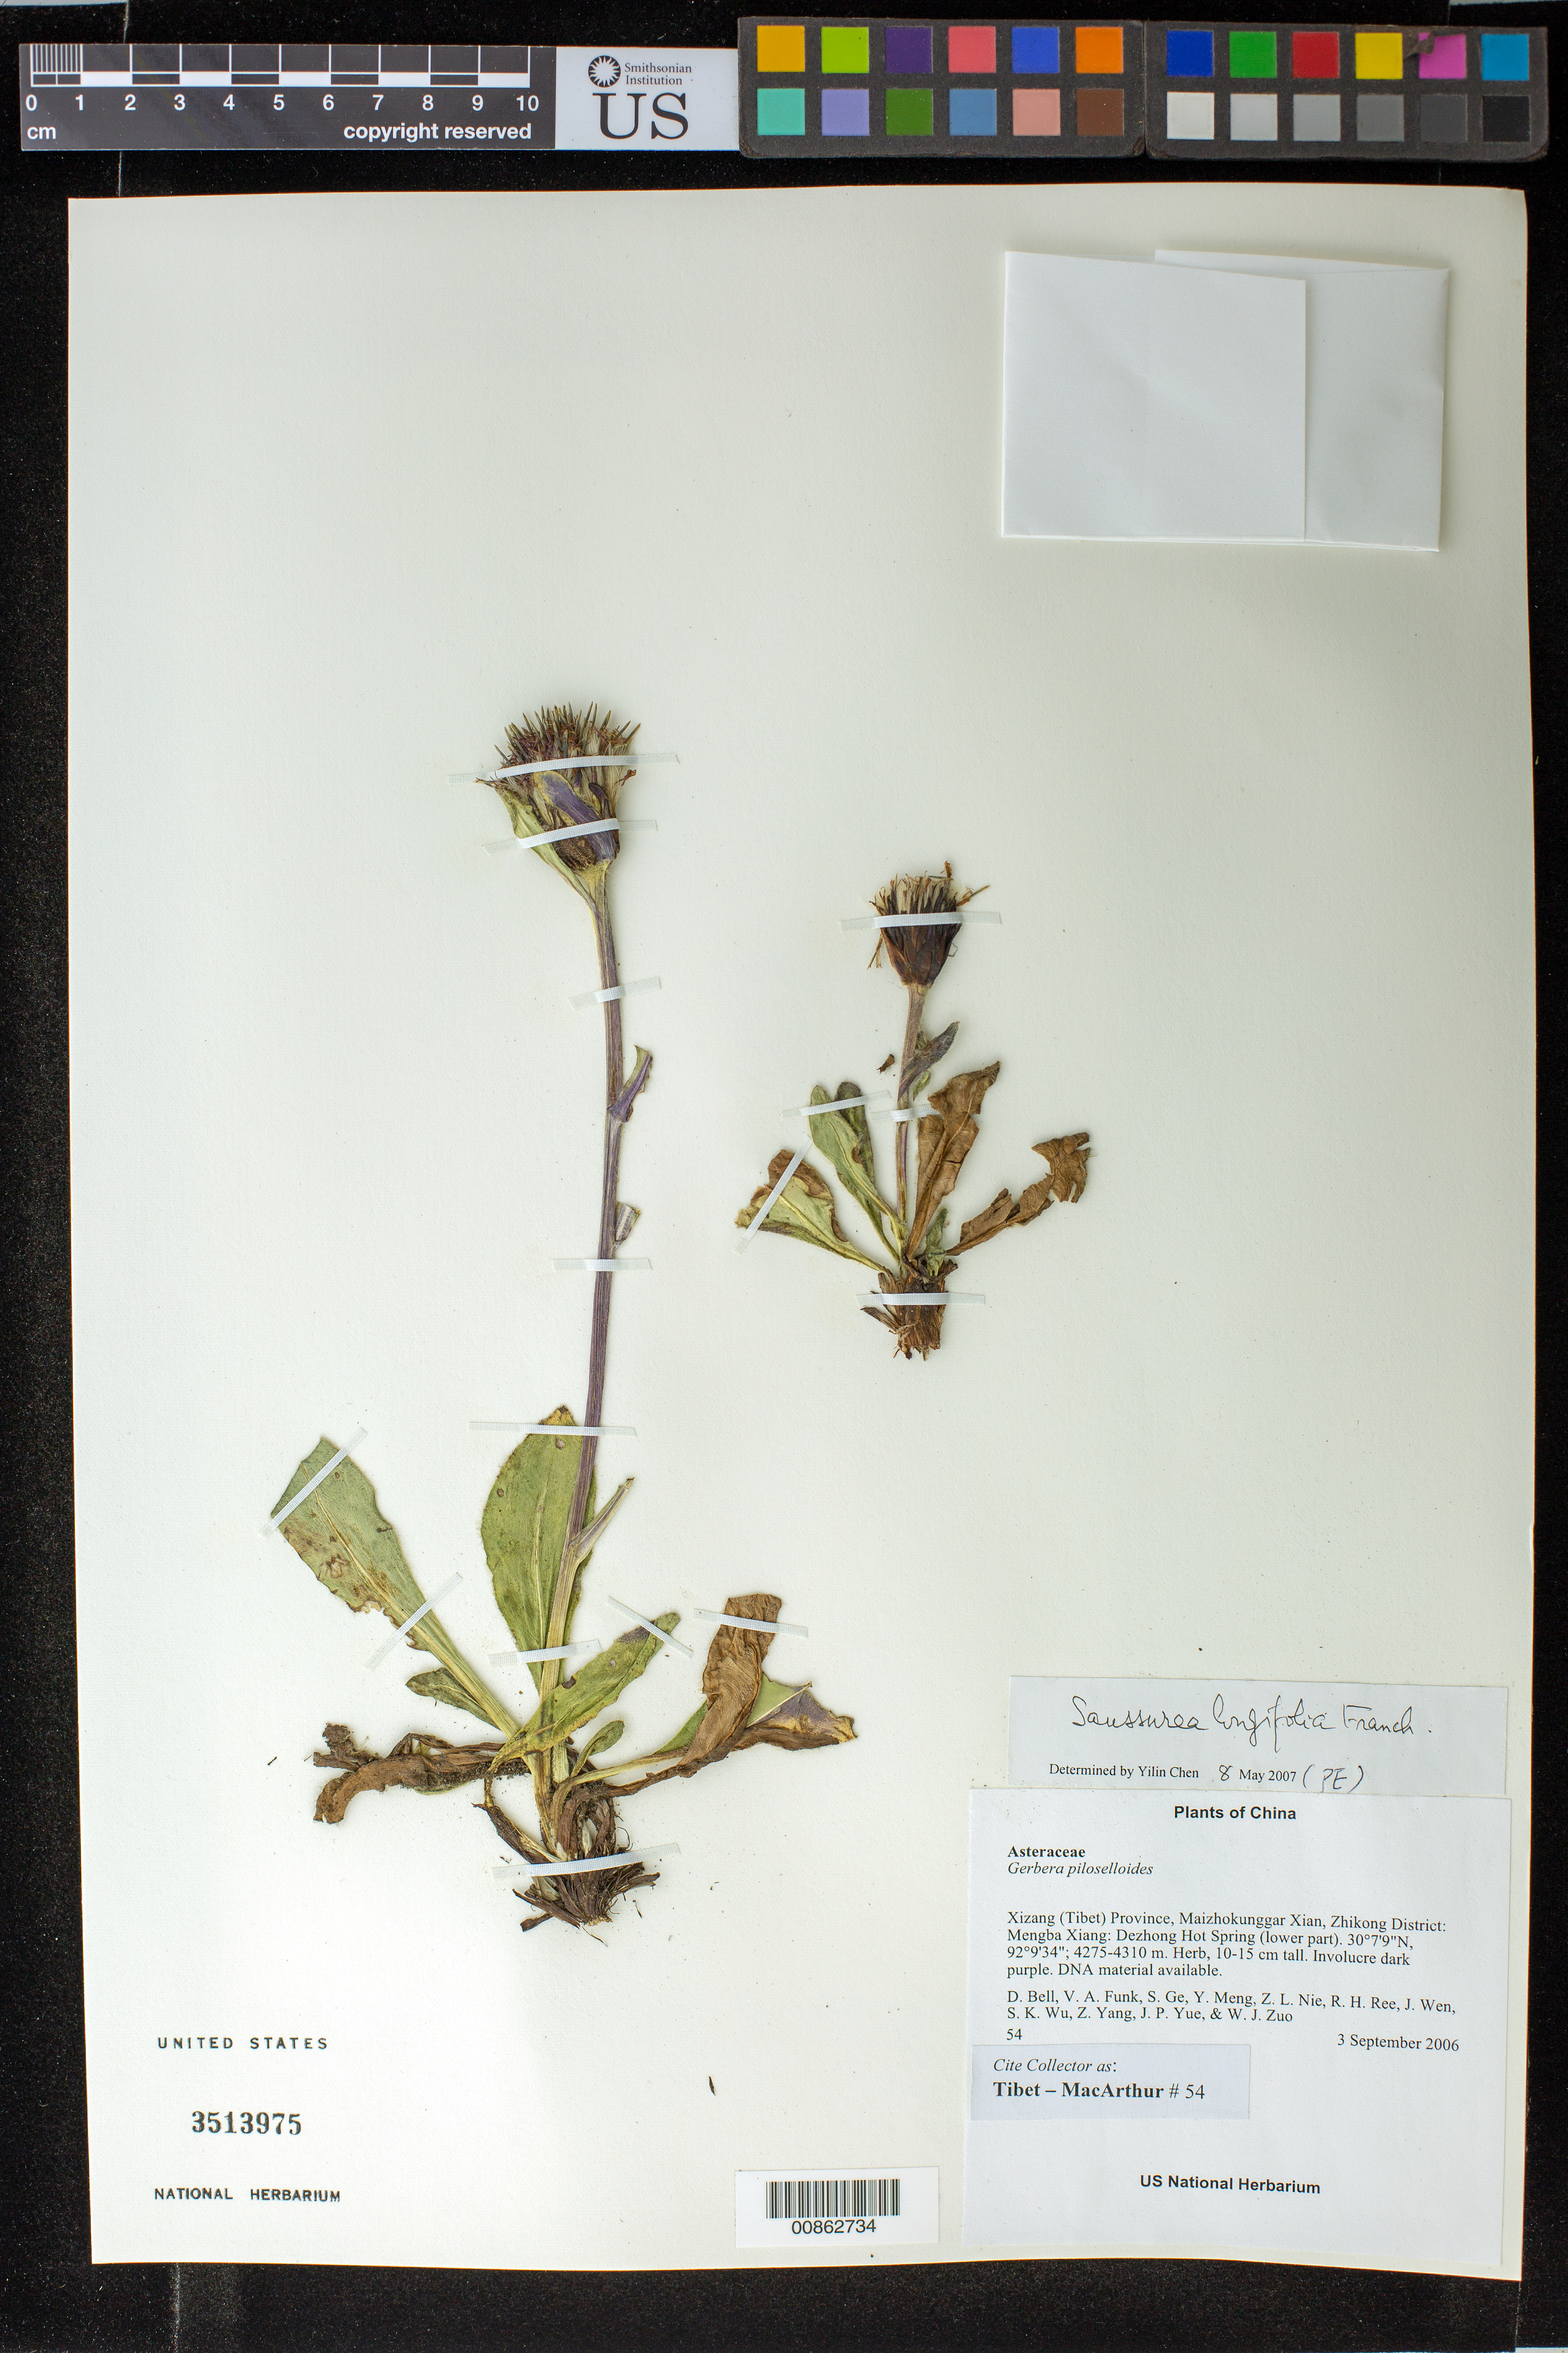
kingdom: Plantae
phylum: Tracheophyta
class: Magnoliopsida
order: Asterales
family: Asteraceae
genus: Saussurea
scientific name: Saussurea longifolia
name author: Franch.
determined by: Yilin Chen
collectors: Tibet-MacArthur, D. A. Bell, V. Funk, S. Ge, Y. Meng, Z. Nie, R. Ree, J. Wen, S. K. Wu, Z. Yang, J. Yue & W. Zuo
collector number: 54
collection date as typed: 03 Sep 2006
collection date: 2006-09-03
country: China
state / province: Xizang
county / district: Maizhokunggar Xian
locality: Zhikong District: Mengba Xiang:Dezhong Hot Spring (lower part).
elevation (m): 4275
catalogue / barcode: US 3513975